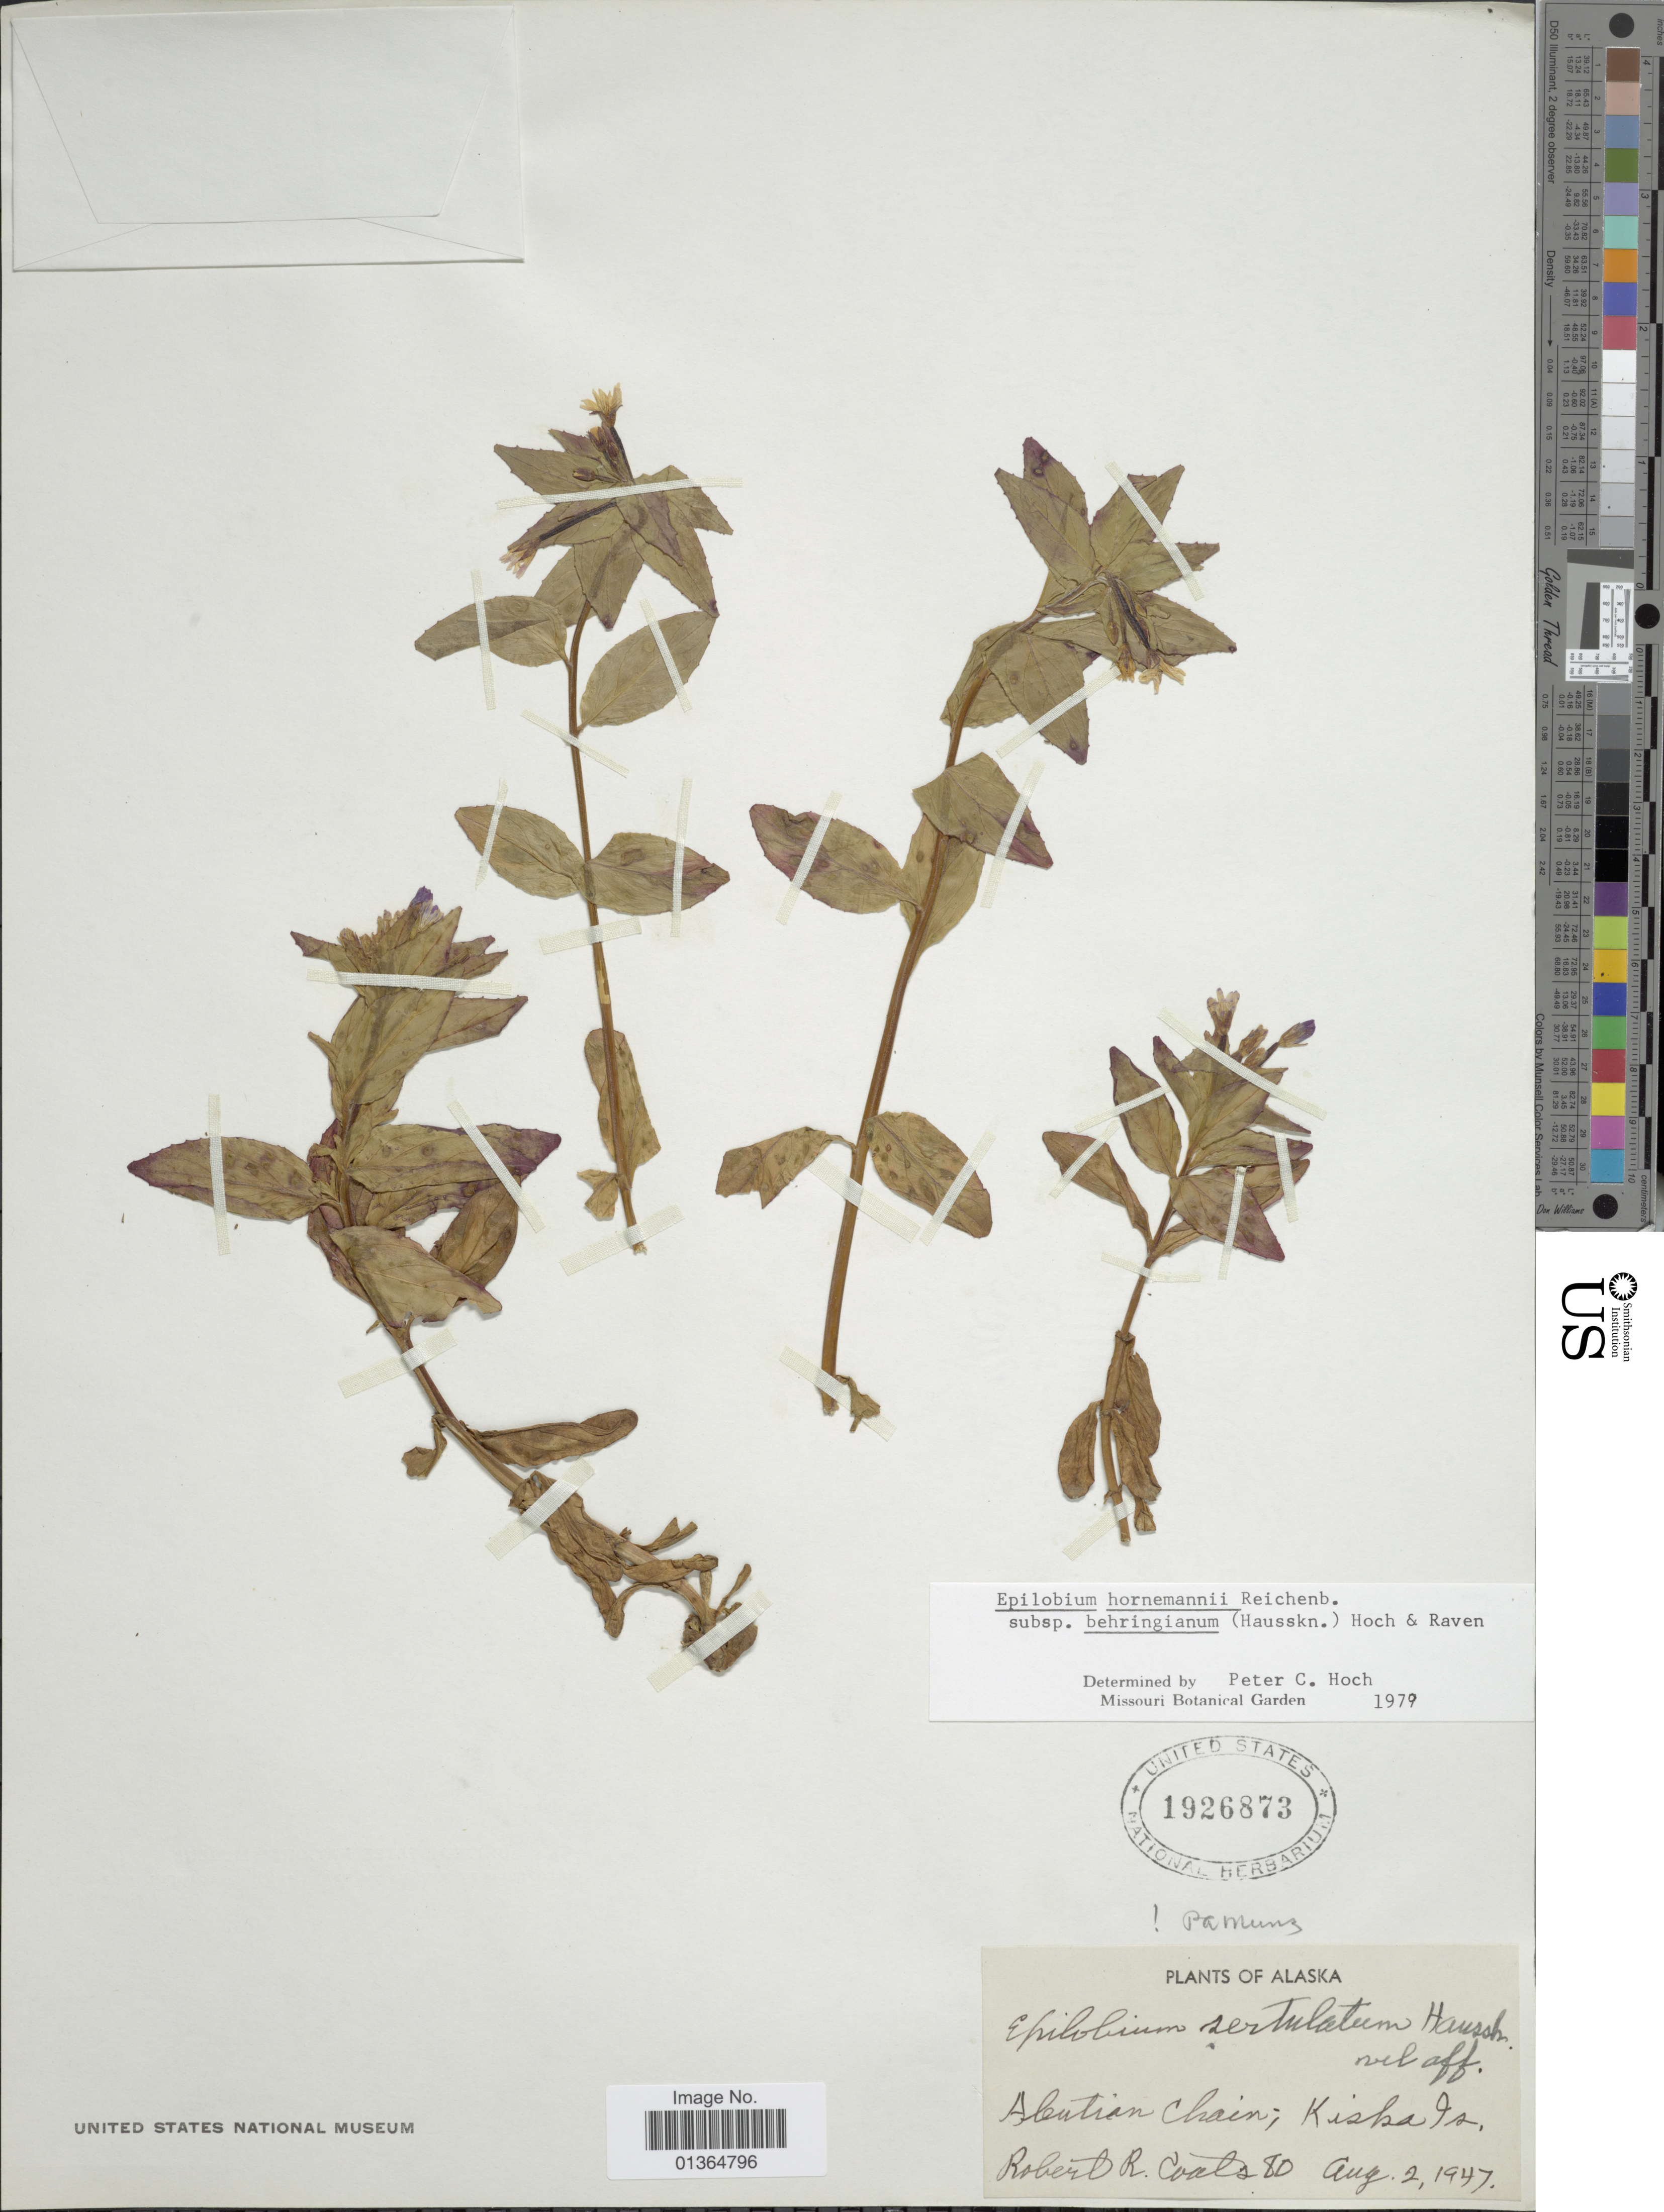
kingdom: Plantae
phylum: Tracheophyta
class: Magnoliopsida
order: Myrtales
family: Onagraceae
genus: Epilobium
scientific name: Epilobium hornemannii subsp. behringianum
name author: (Hausskn.) Hoch & P.H. Raven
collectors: R. Coats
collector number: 10*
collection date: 1947-08-02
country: United States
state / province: Alaska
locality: Aleutian Chain: Kiska Is.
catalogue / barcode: US 1926873